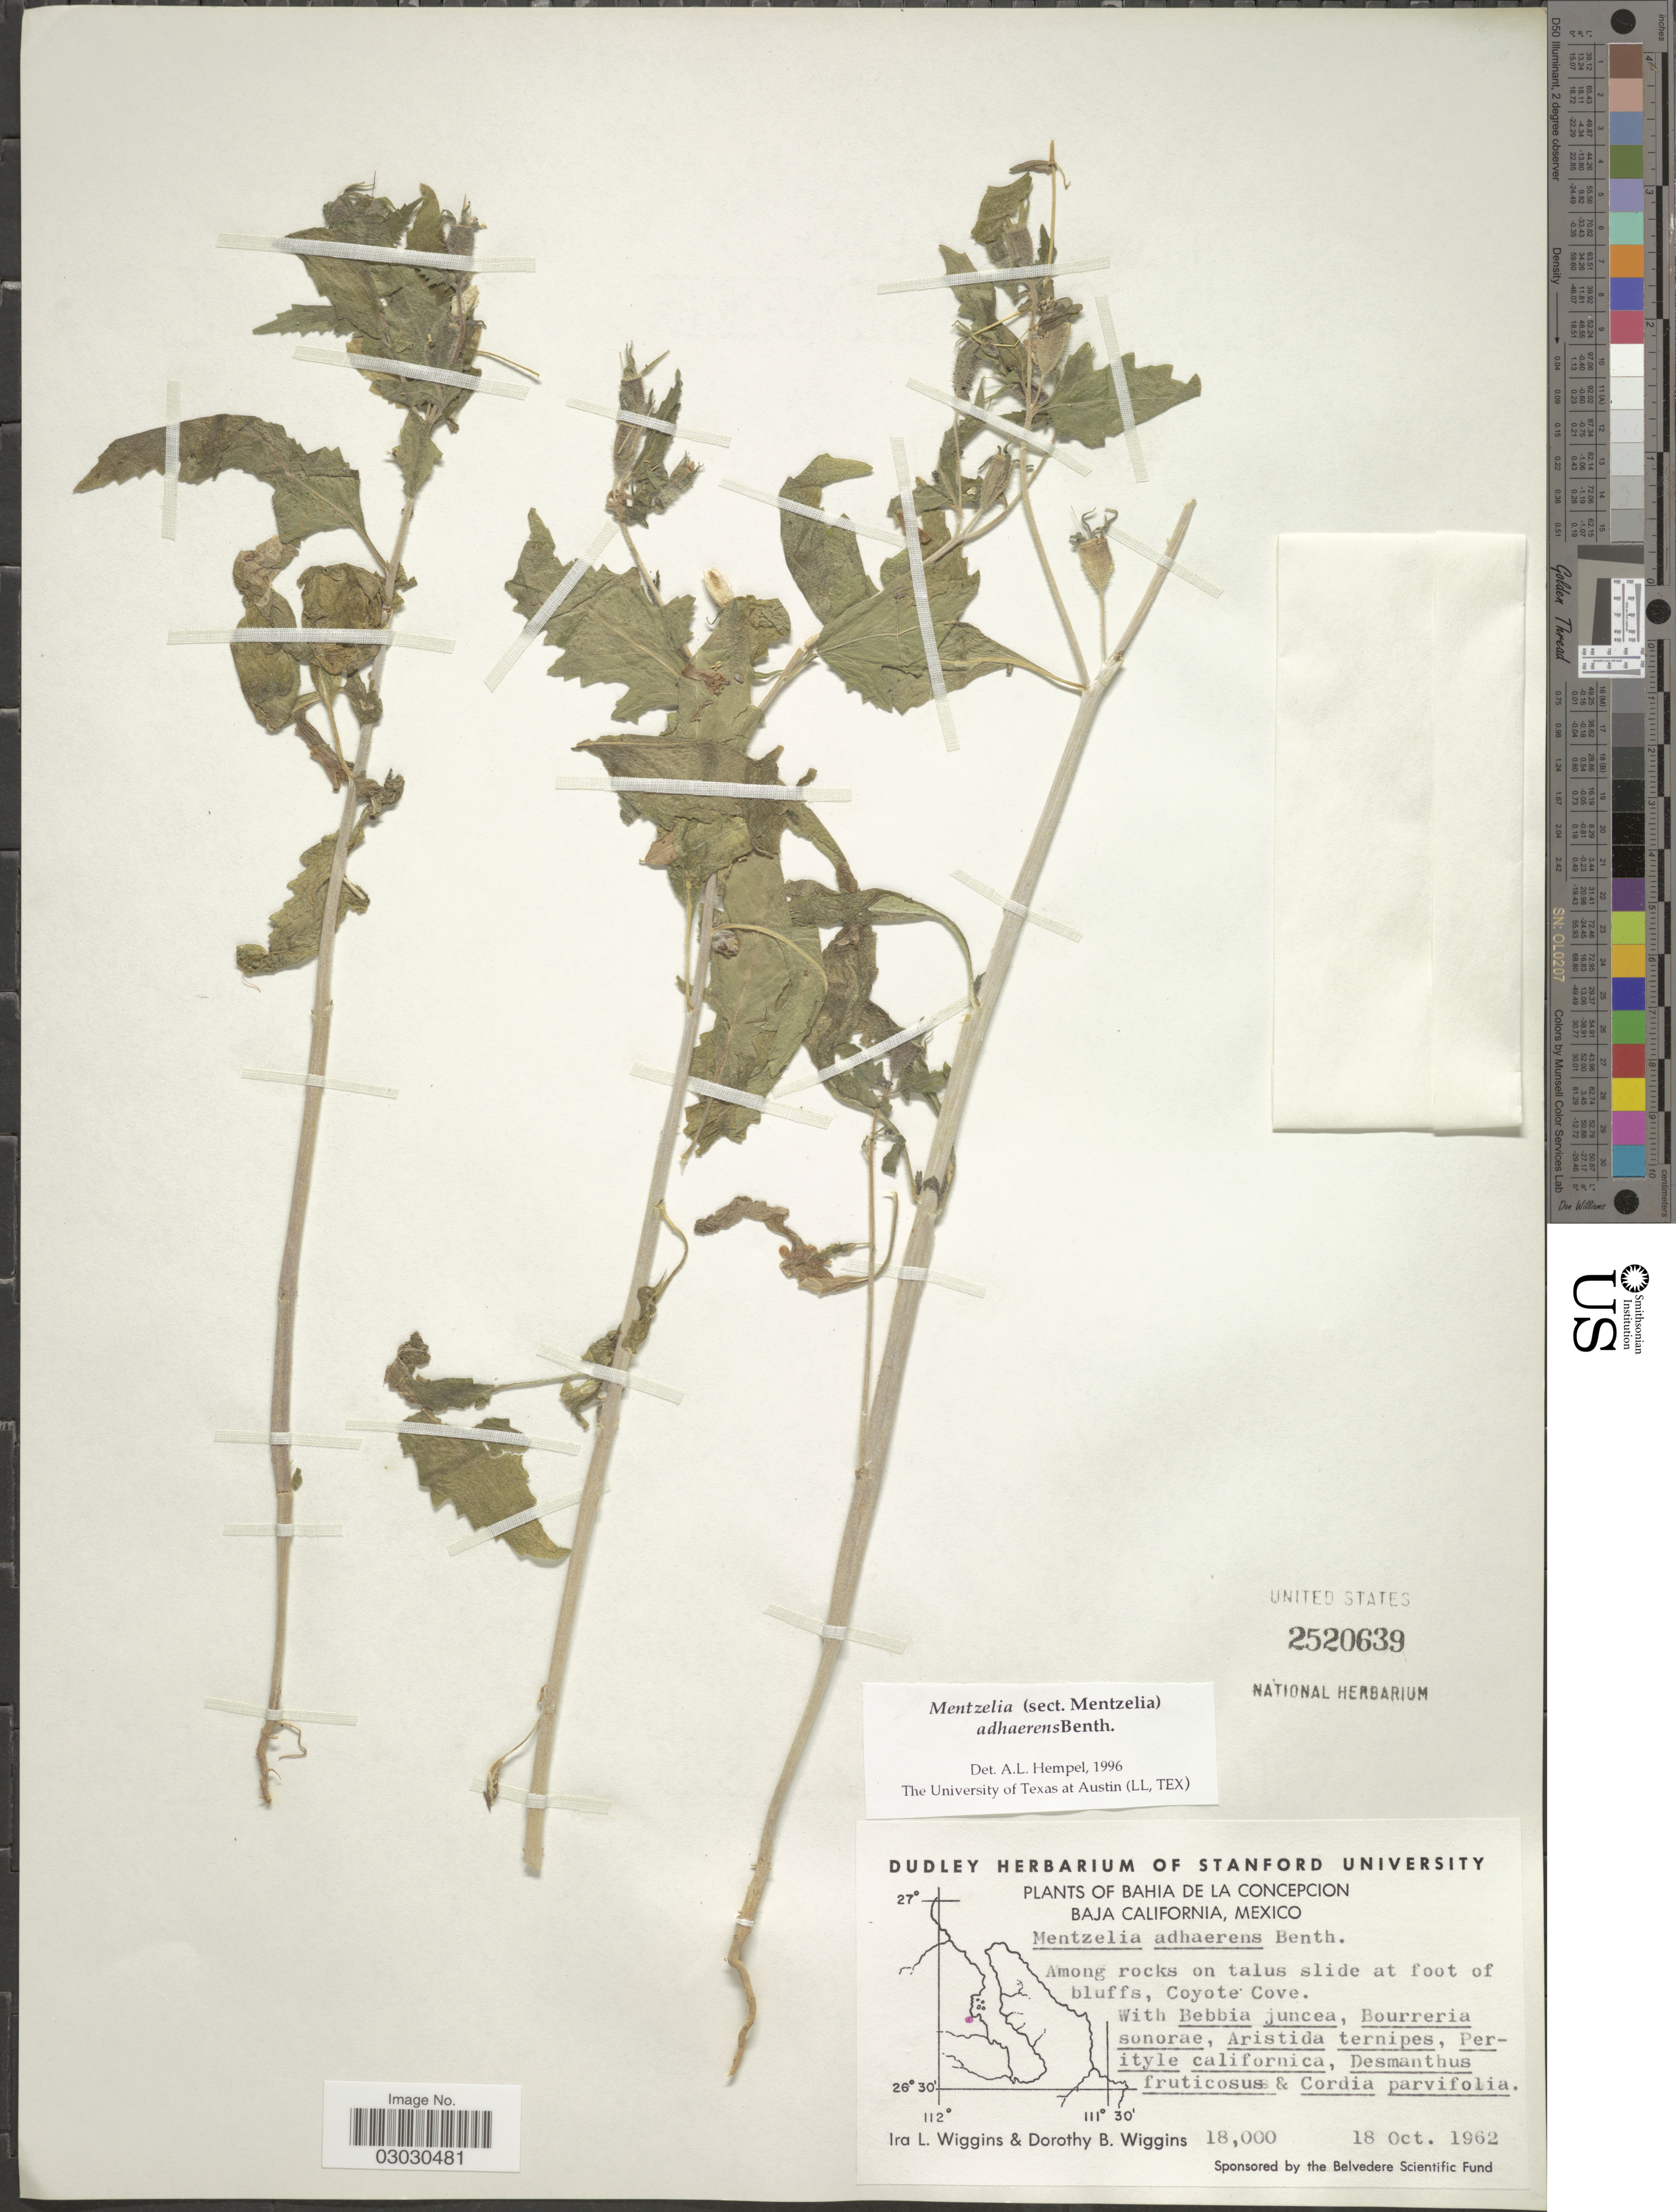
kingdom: Plantae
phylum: Tracheophyta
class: Magnoliopsida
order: Cornales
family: Loasaceae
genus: Mentzelia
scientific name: Mentzelia adhaerens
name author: Benth.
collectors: I. L. Wiggins & D. B. Wiggins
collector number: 18000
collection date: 1962-10-18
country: Mexico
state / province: Baja California Sur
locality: Bahia de La Concepcion. Among rocks on talus slide at foot of bluffs, Coyote Cove.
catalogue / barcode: US 2520639